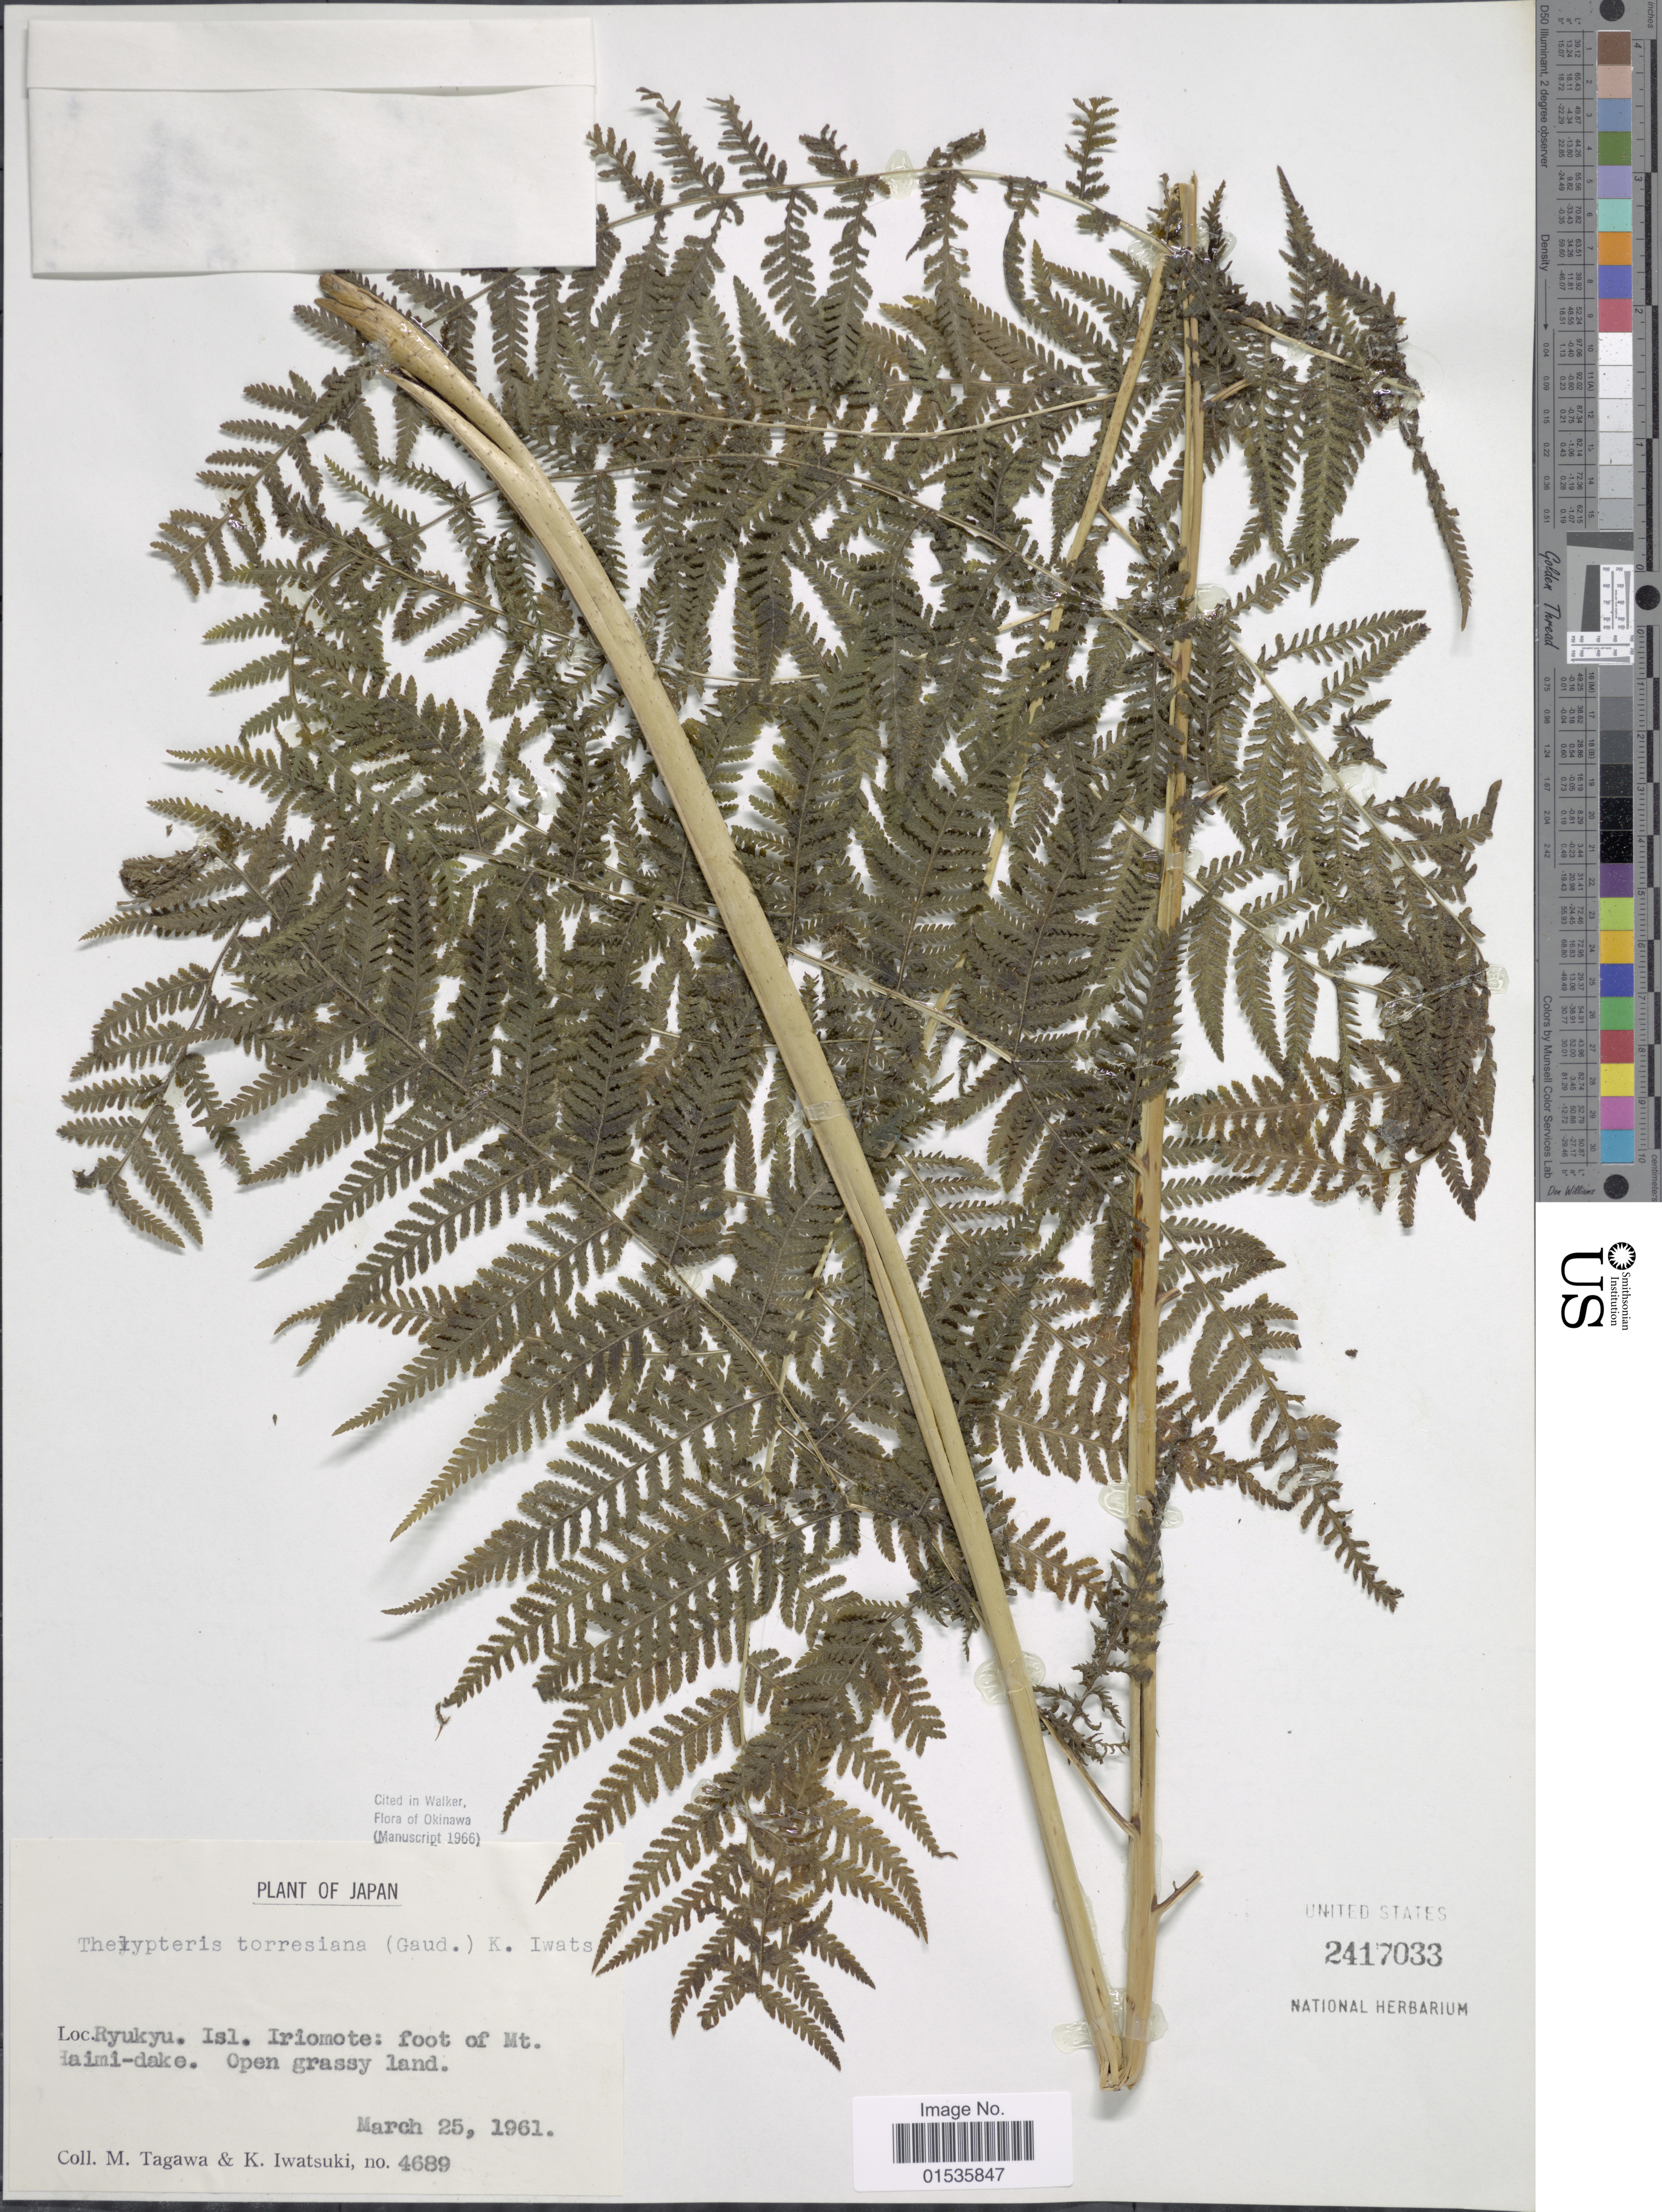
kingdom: Plantae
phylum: Tracheophyta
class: Polypodiopsida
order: Polypodiales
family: Thelypteridaceae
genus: Macrothelypteris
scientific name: Macrothelypteris torresiana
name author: (Gaudich.) Ching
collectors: M. Tagawa & K. Iwatsuki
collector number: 4689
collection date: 1961-03-25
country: Japan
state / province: Okinawa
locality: Japan, Ryukyu. Isl. Iriomote: foot of Mt. Haimi-dake.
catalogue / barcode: US 2417033